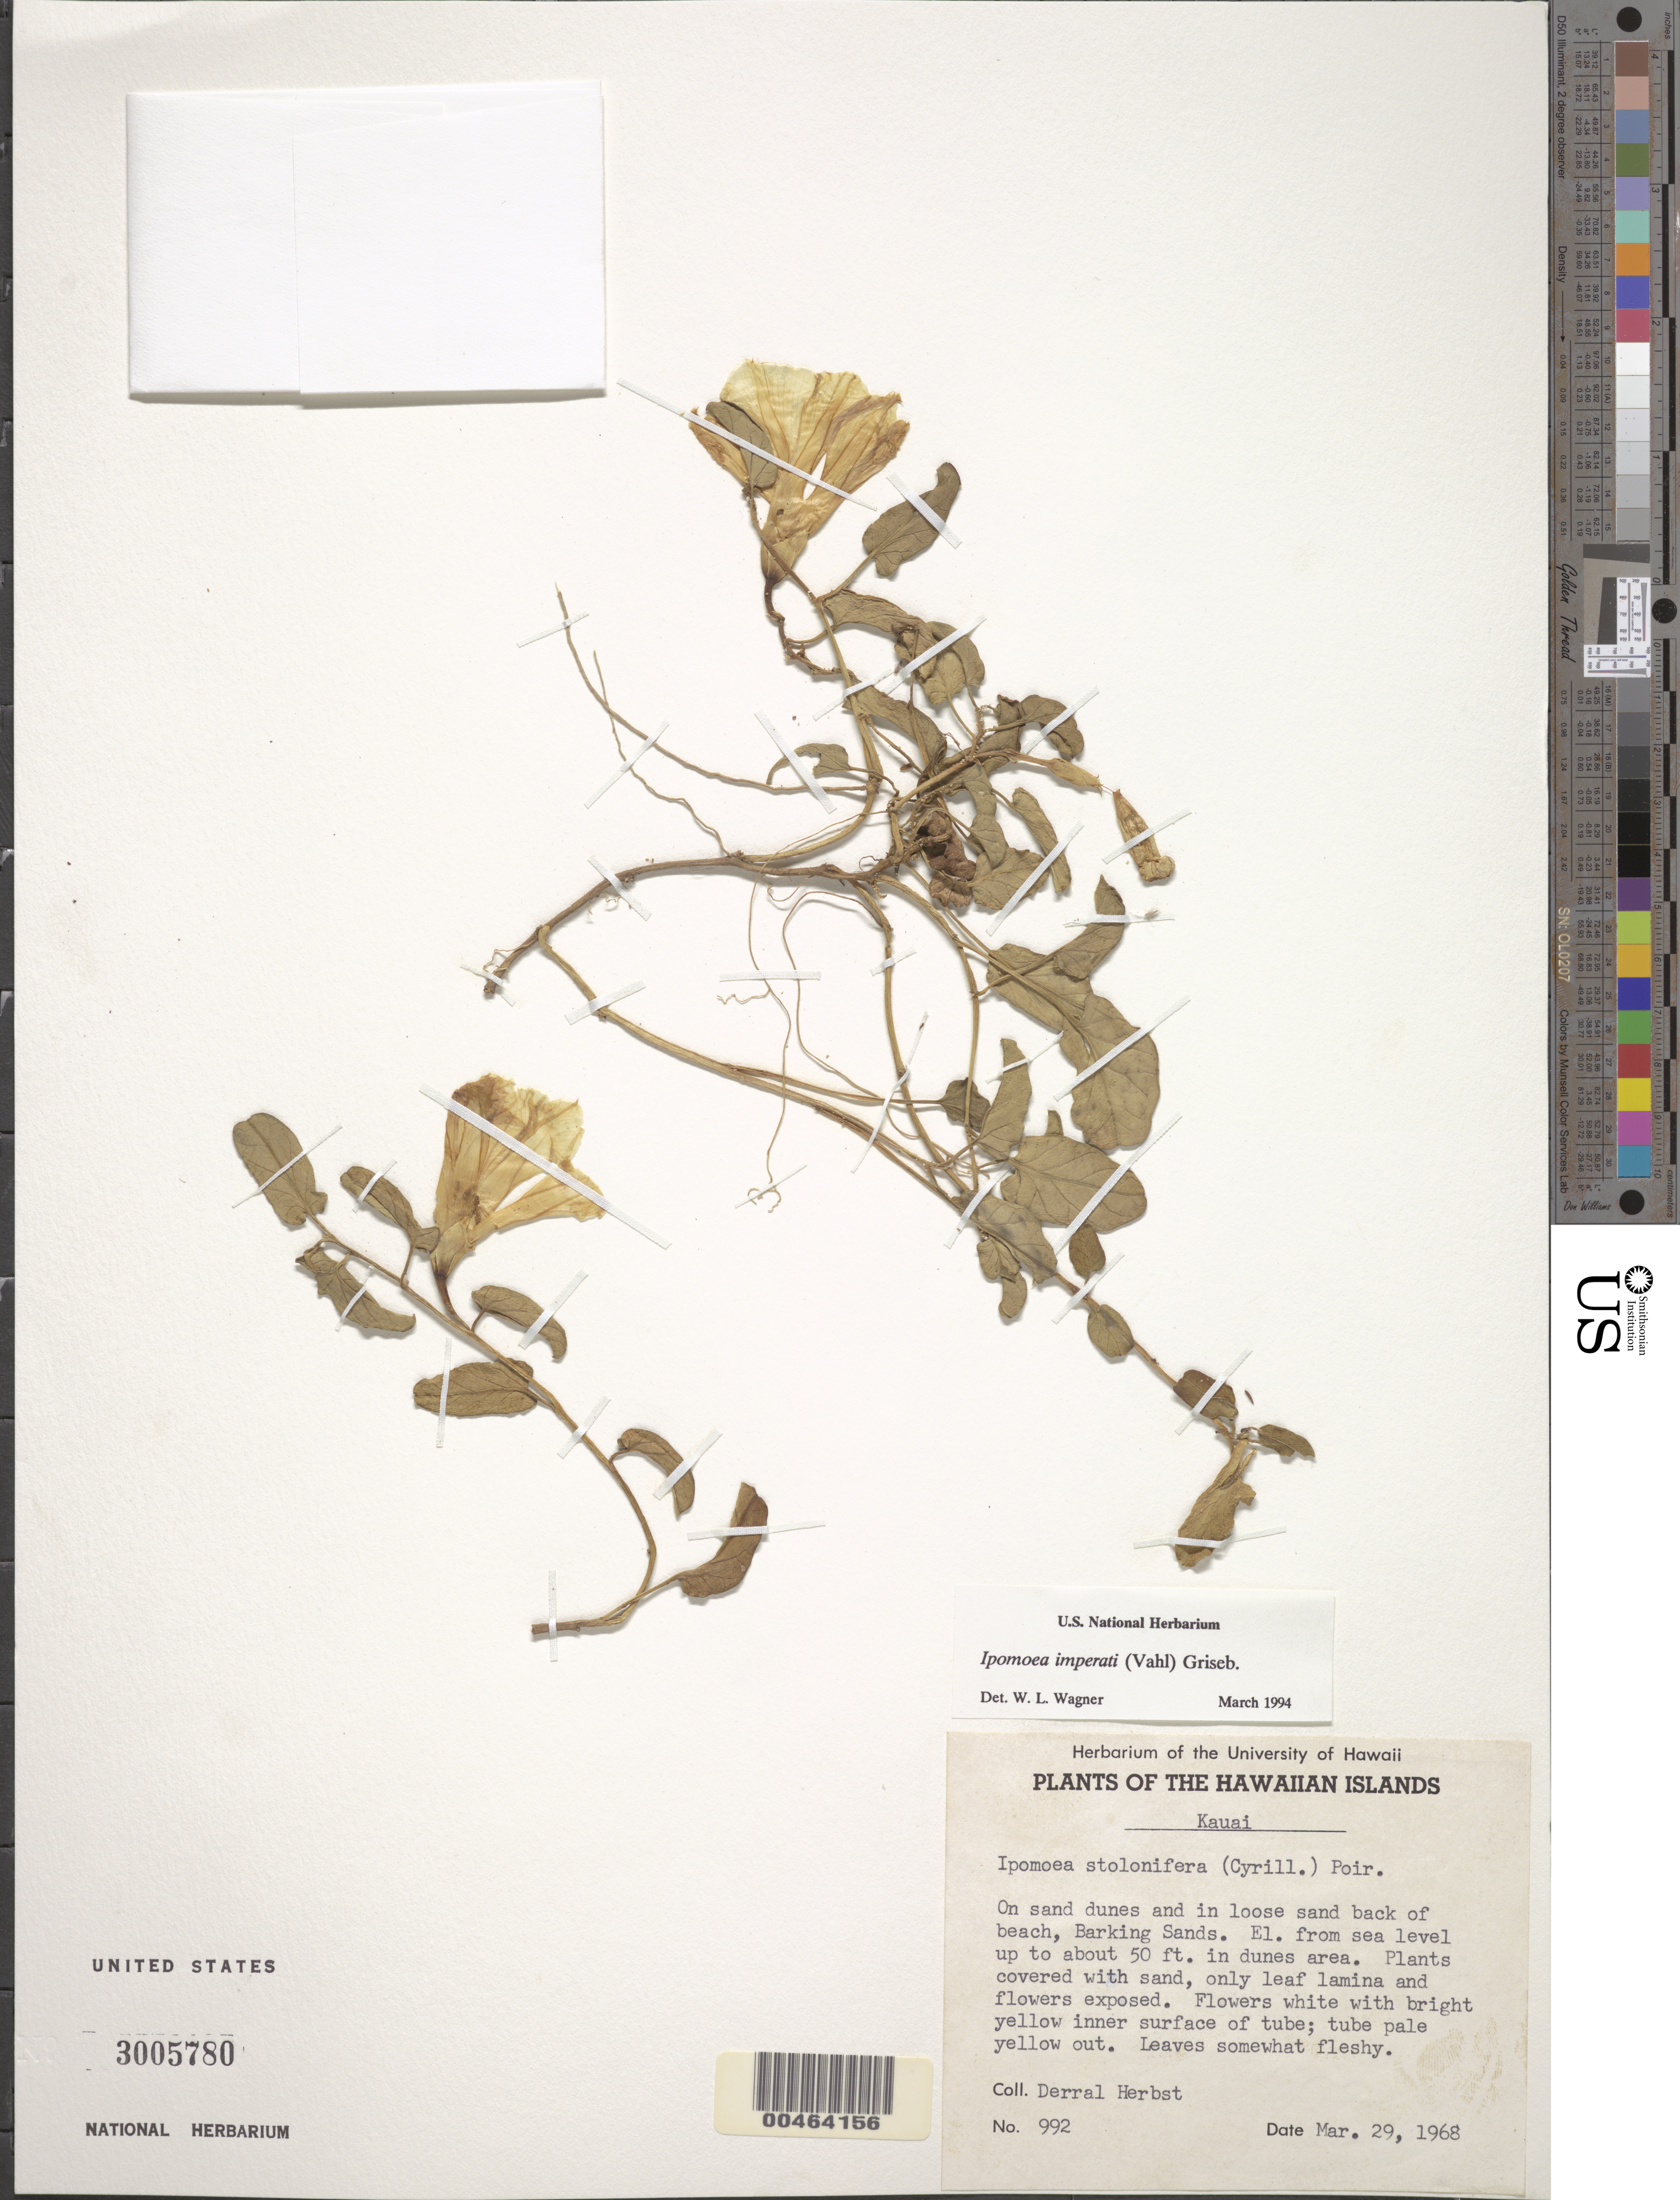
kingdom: Plantae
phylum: Tracheophyta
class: Magnoliopsida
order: Solanales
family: Convolvulaceae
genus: Ipomoea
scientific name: Ipomoea imperati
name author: (Vahl) Griseb.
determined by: Wagner, W. L., (BOT), Smithsonian Institution - National Museum of Natural History (UNITED STATES)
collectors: D. R. Herbst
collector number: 992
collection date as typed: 29 Mar 1968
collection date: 1968-03-29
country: United States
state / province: Hawaii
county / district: Kauai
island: Kaua'i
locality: On sand dunes and in loose sand back of beach, Barking Sands.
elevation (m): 0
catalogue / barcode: US 3005780